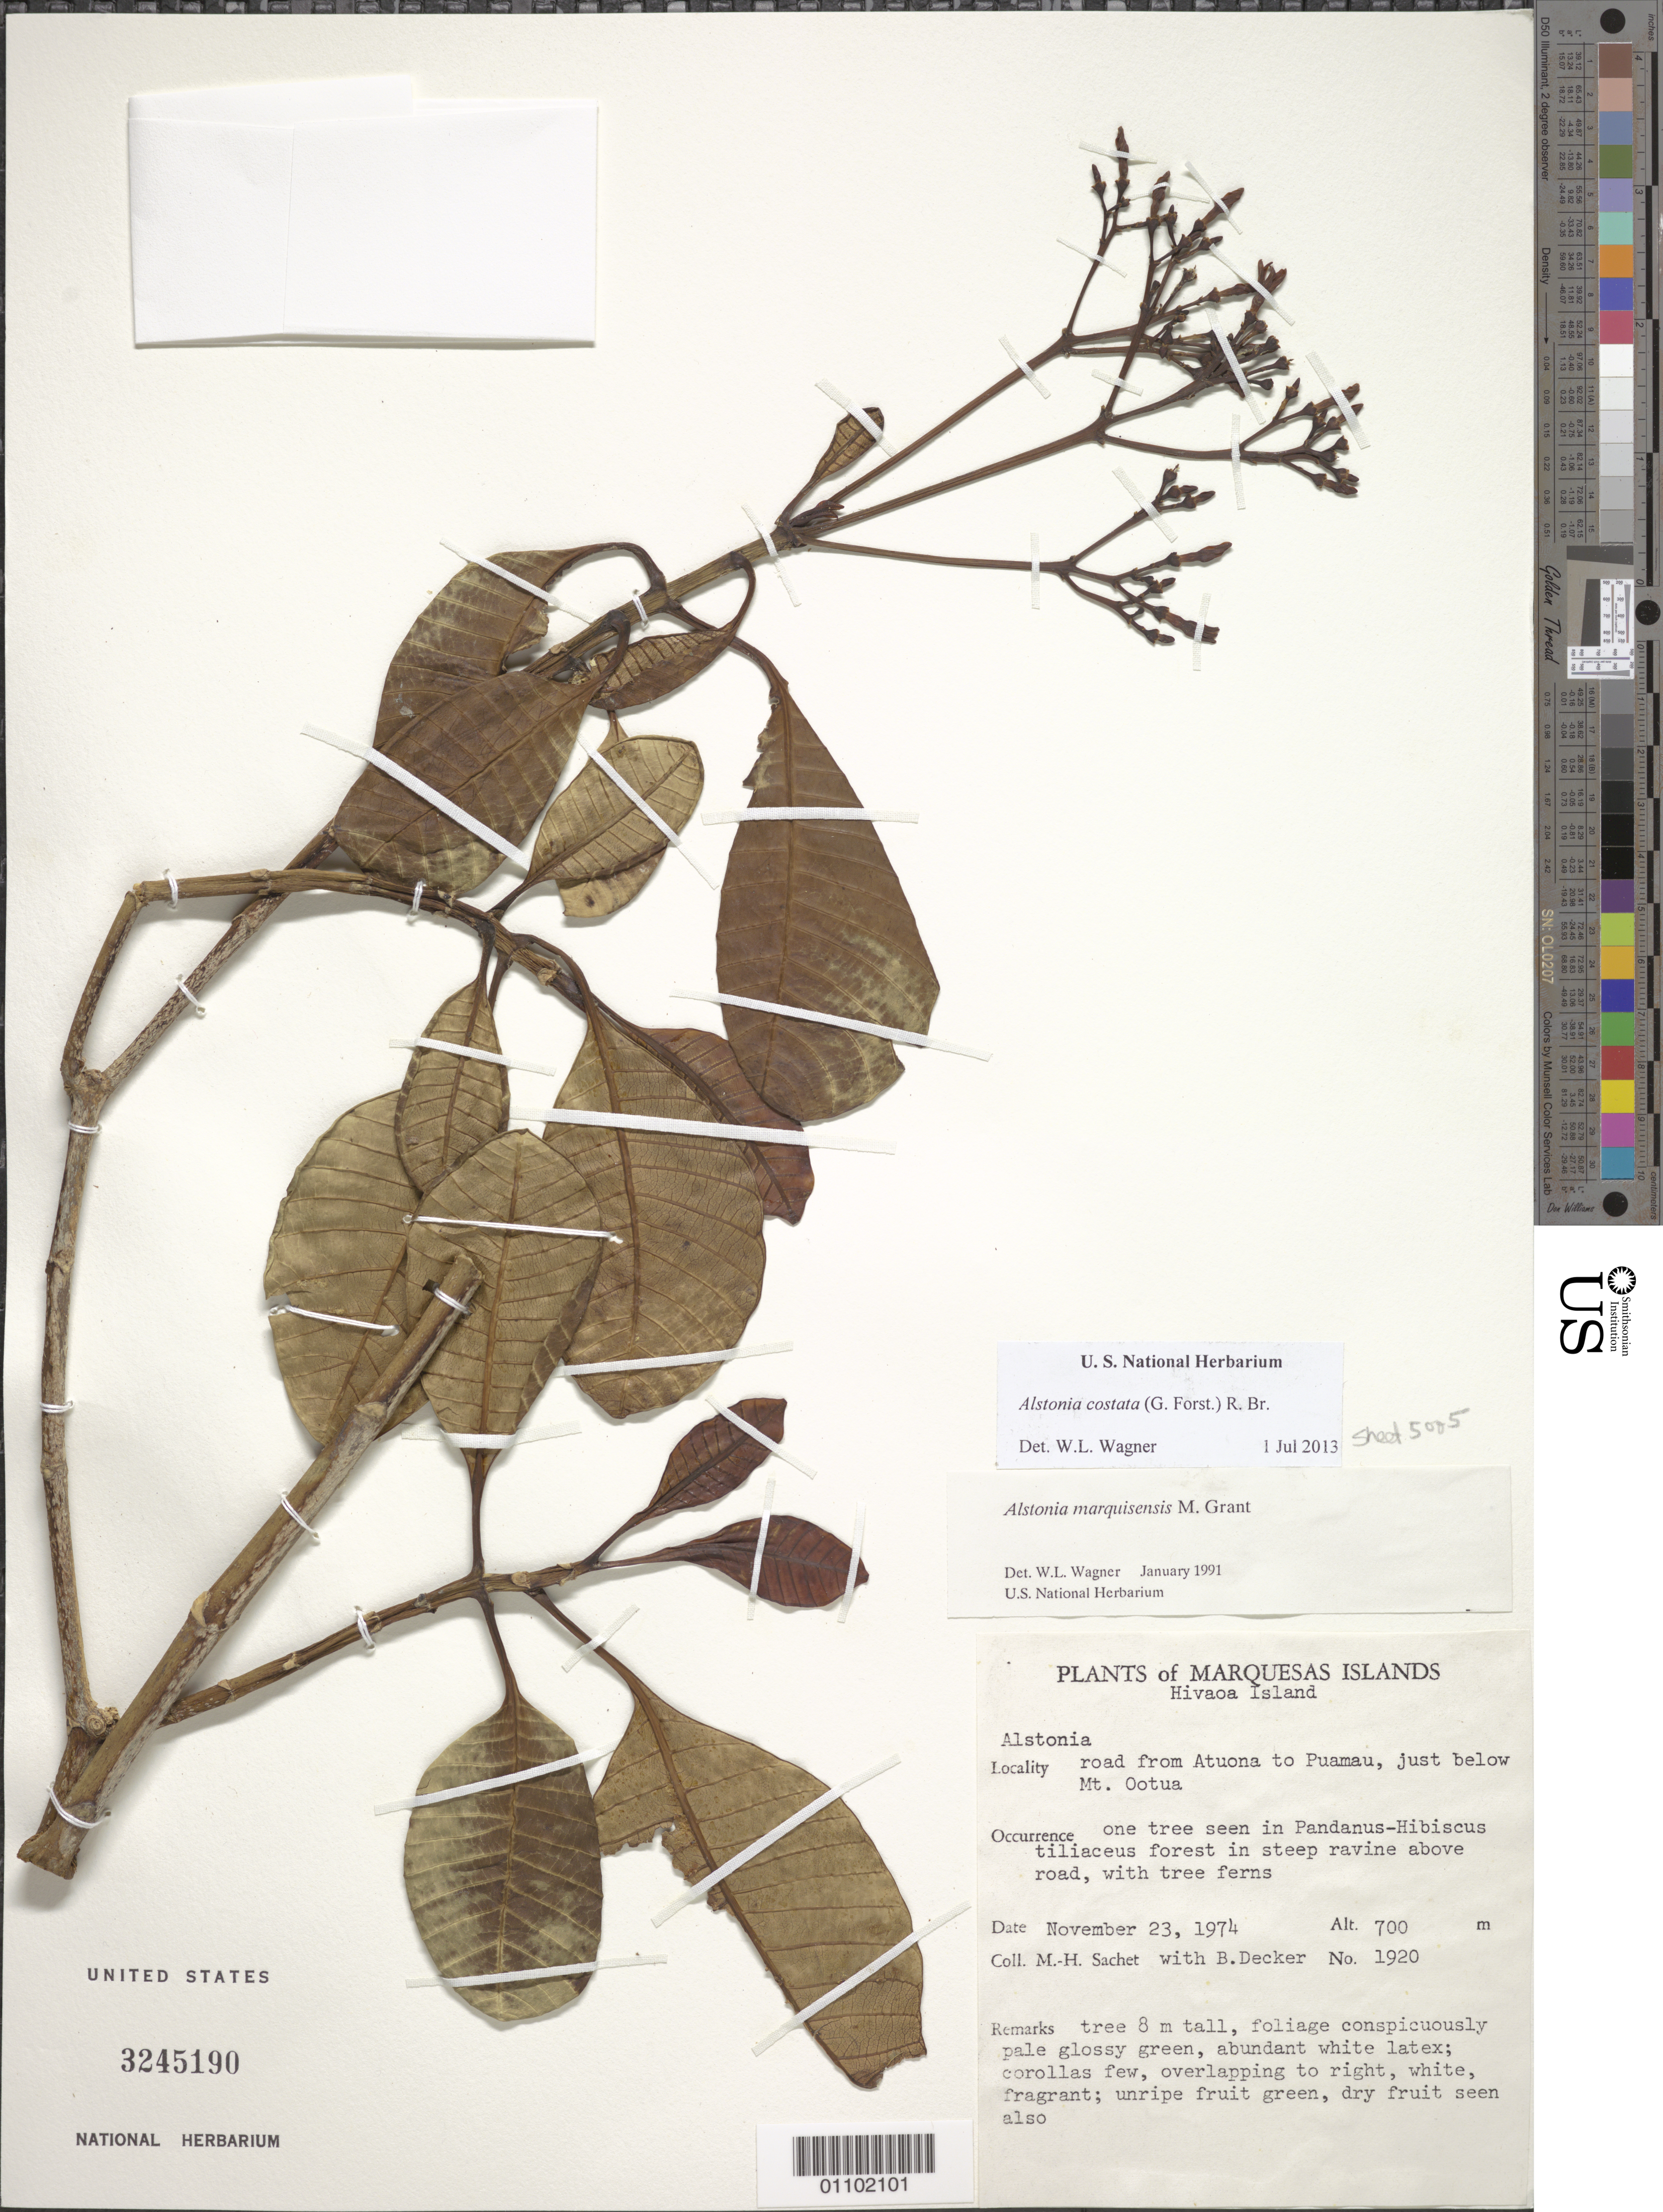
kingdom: Plantae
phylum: Tracheophyta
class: Magnoliopsida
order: Gentianales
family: Apocynaceae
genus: Alstonia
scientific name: Alstonia costata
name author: (G. Forst.) R. Br.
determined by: Lorence, David H., (PTBG), National Tropical Botanical Garden (UNITED STATES)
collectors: M.-H. Sachet & B. G. Decker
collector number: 1920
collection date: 1974-11-23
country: French Polynesia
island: Hiva Oa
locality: road from Atuona to Puamau, just below Mt. Ootua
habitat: One tree seen in Pandanus-Hibiscus tiliaceus forest in steep ravine above road, with tree ferns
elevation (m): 700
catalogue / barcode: US 3245190